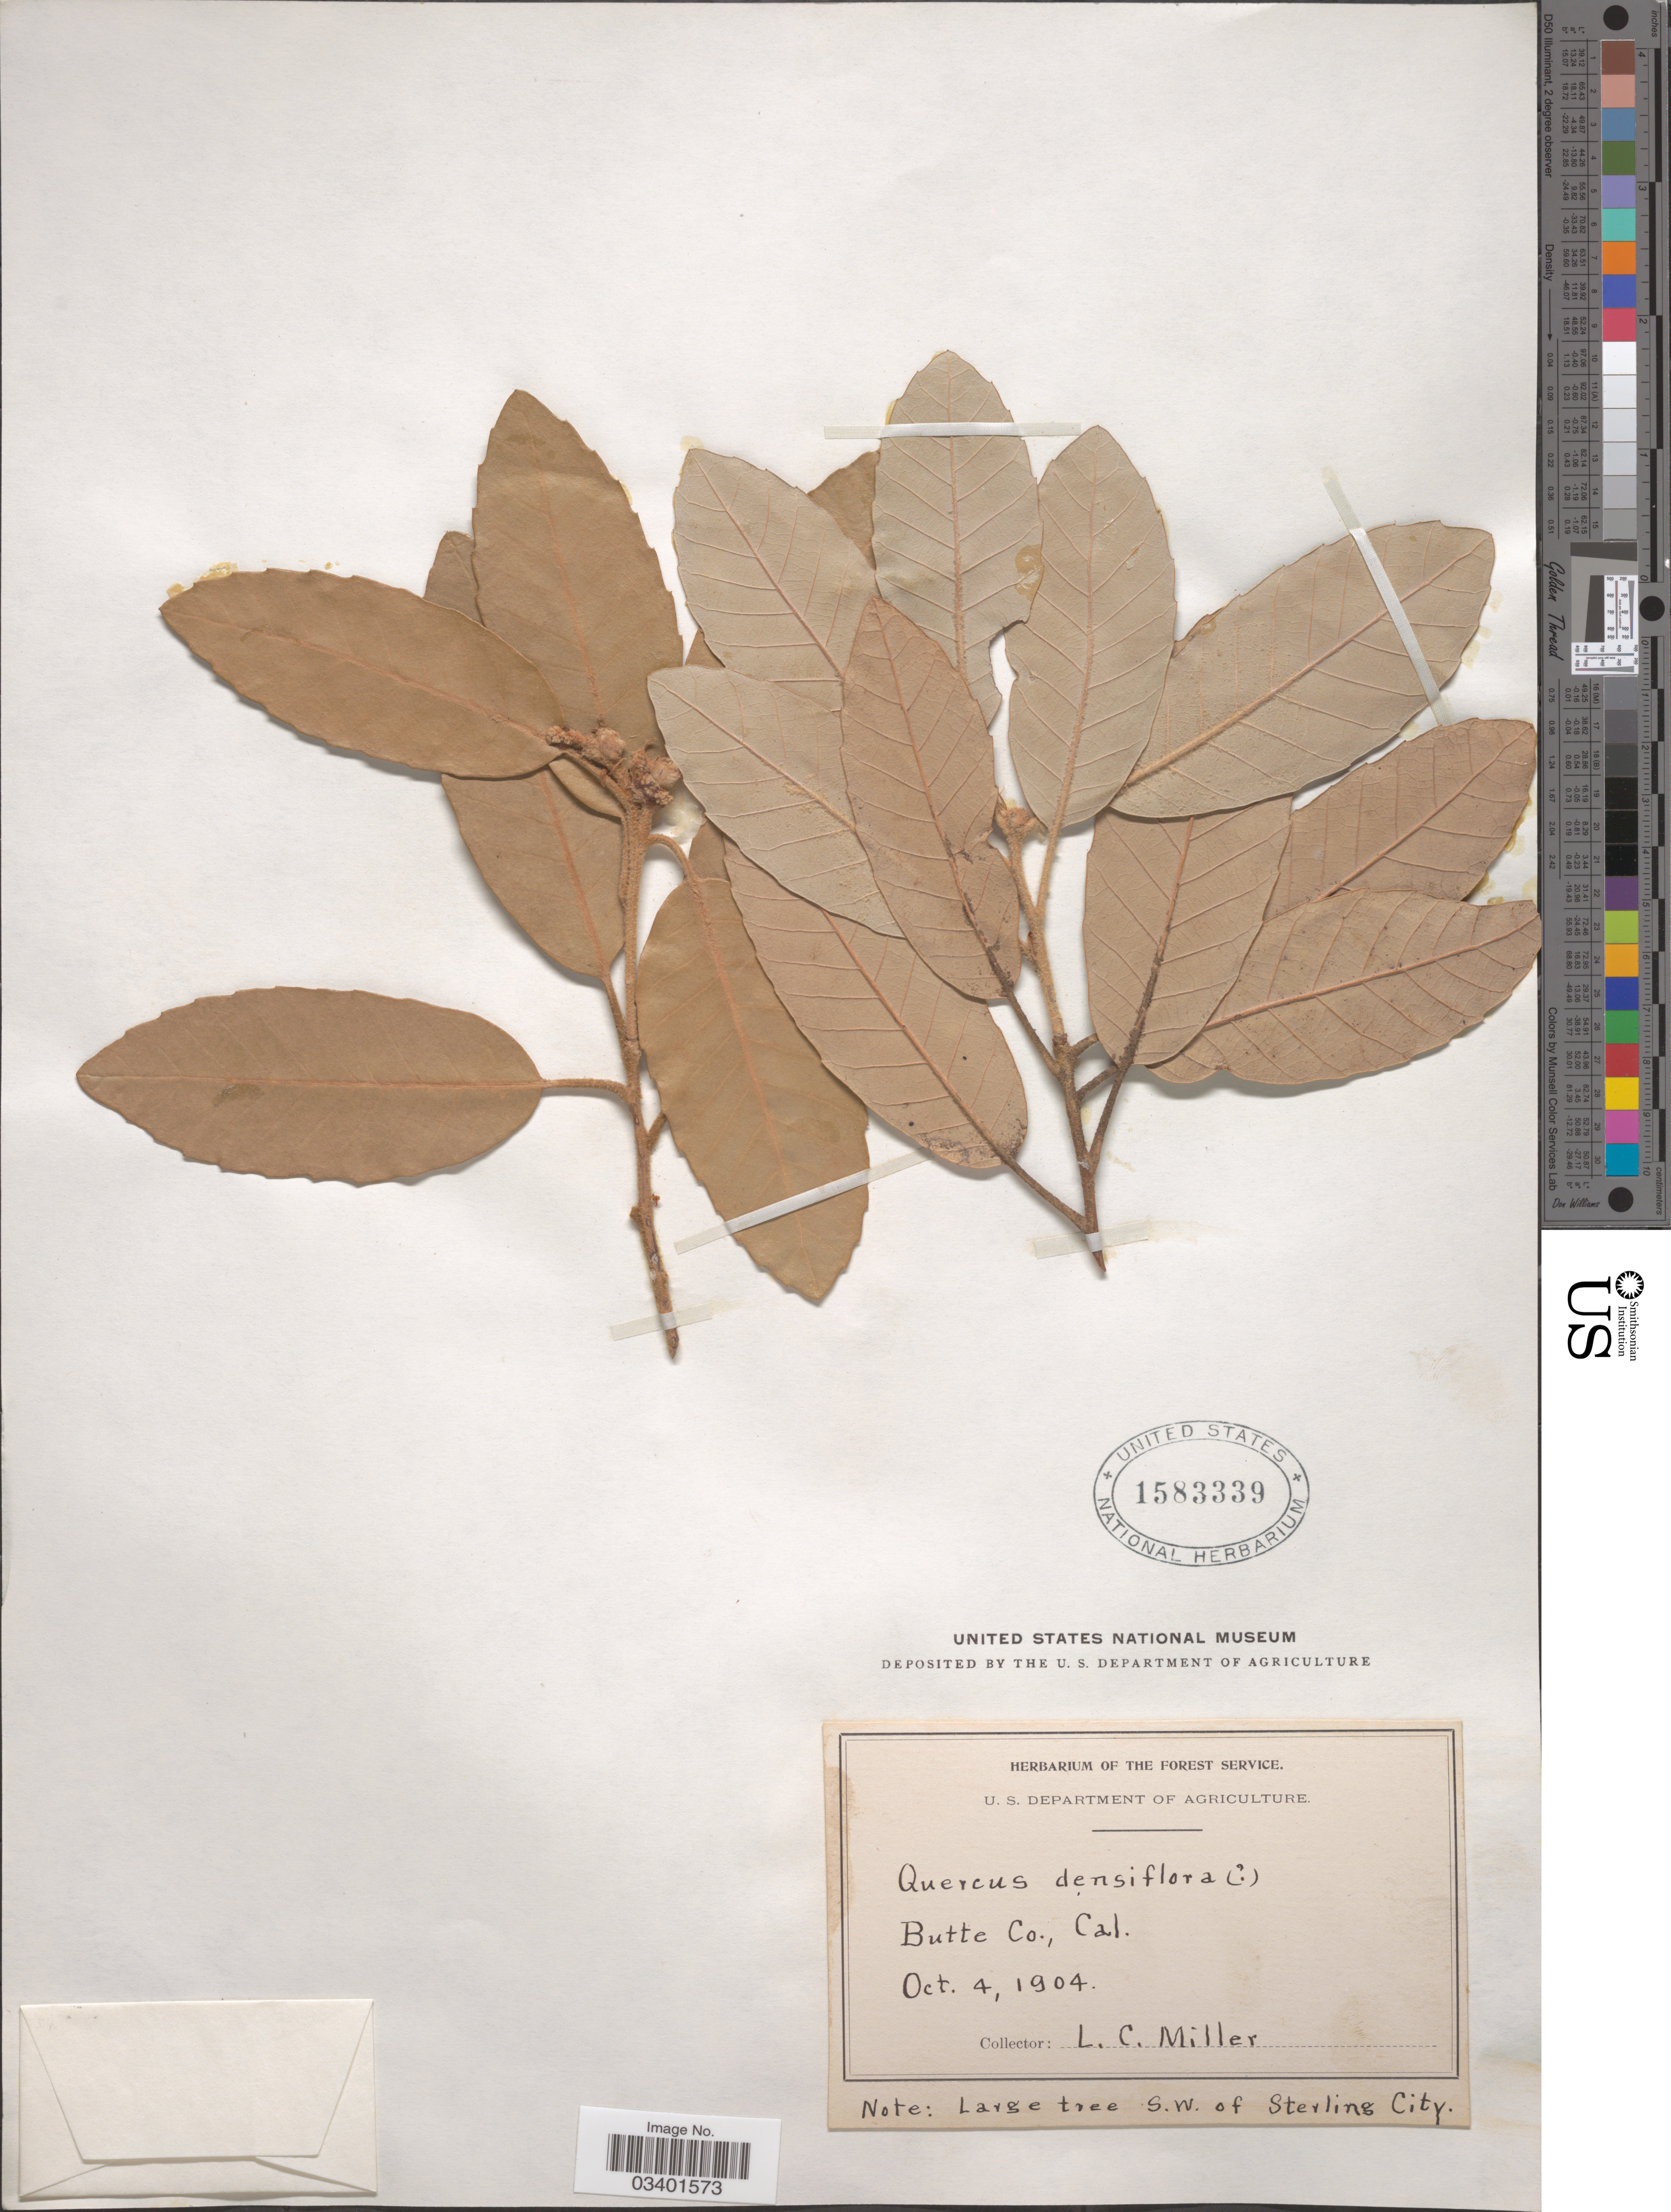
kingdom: Plantae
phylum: Tracheophyta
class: Magnoliopsida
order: Fagales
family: Fagaceae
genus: Notholithocarpus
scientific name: Notholithocarpus densiflorus var. densiflorus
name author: (Hook. & Arn.) P. S. Manos et al.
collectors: L. Miller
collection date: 1904-10-04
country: United States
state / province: California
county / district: Butte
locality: Butte Co. S.W. of Sterling City.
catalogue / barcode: US 1583339